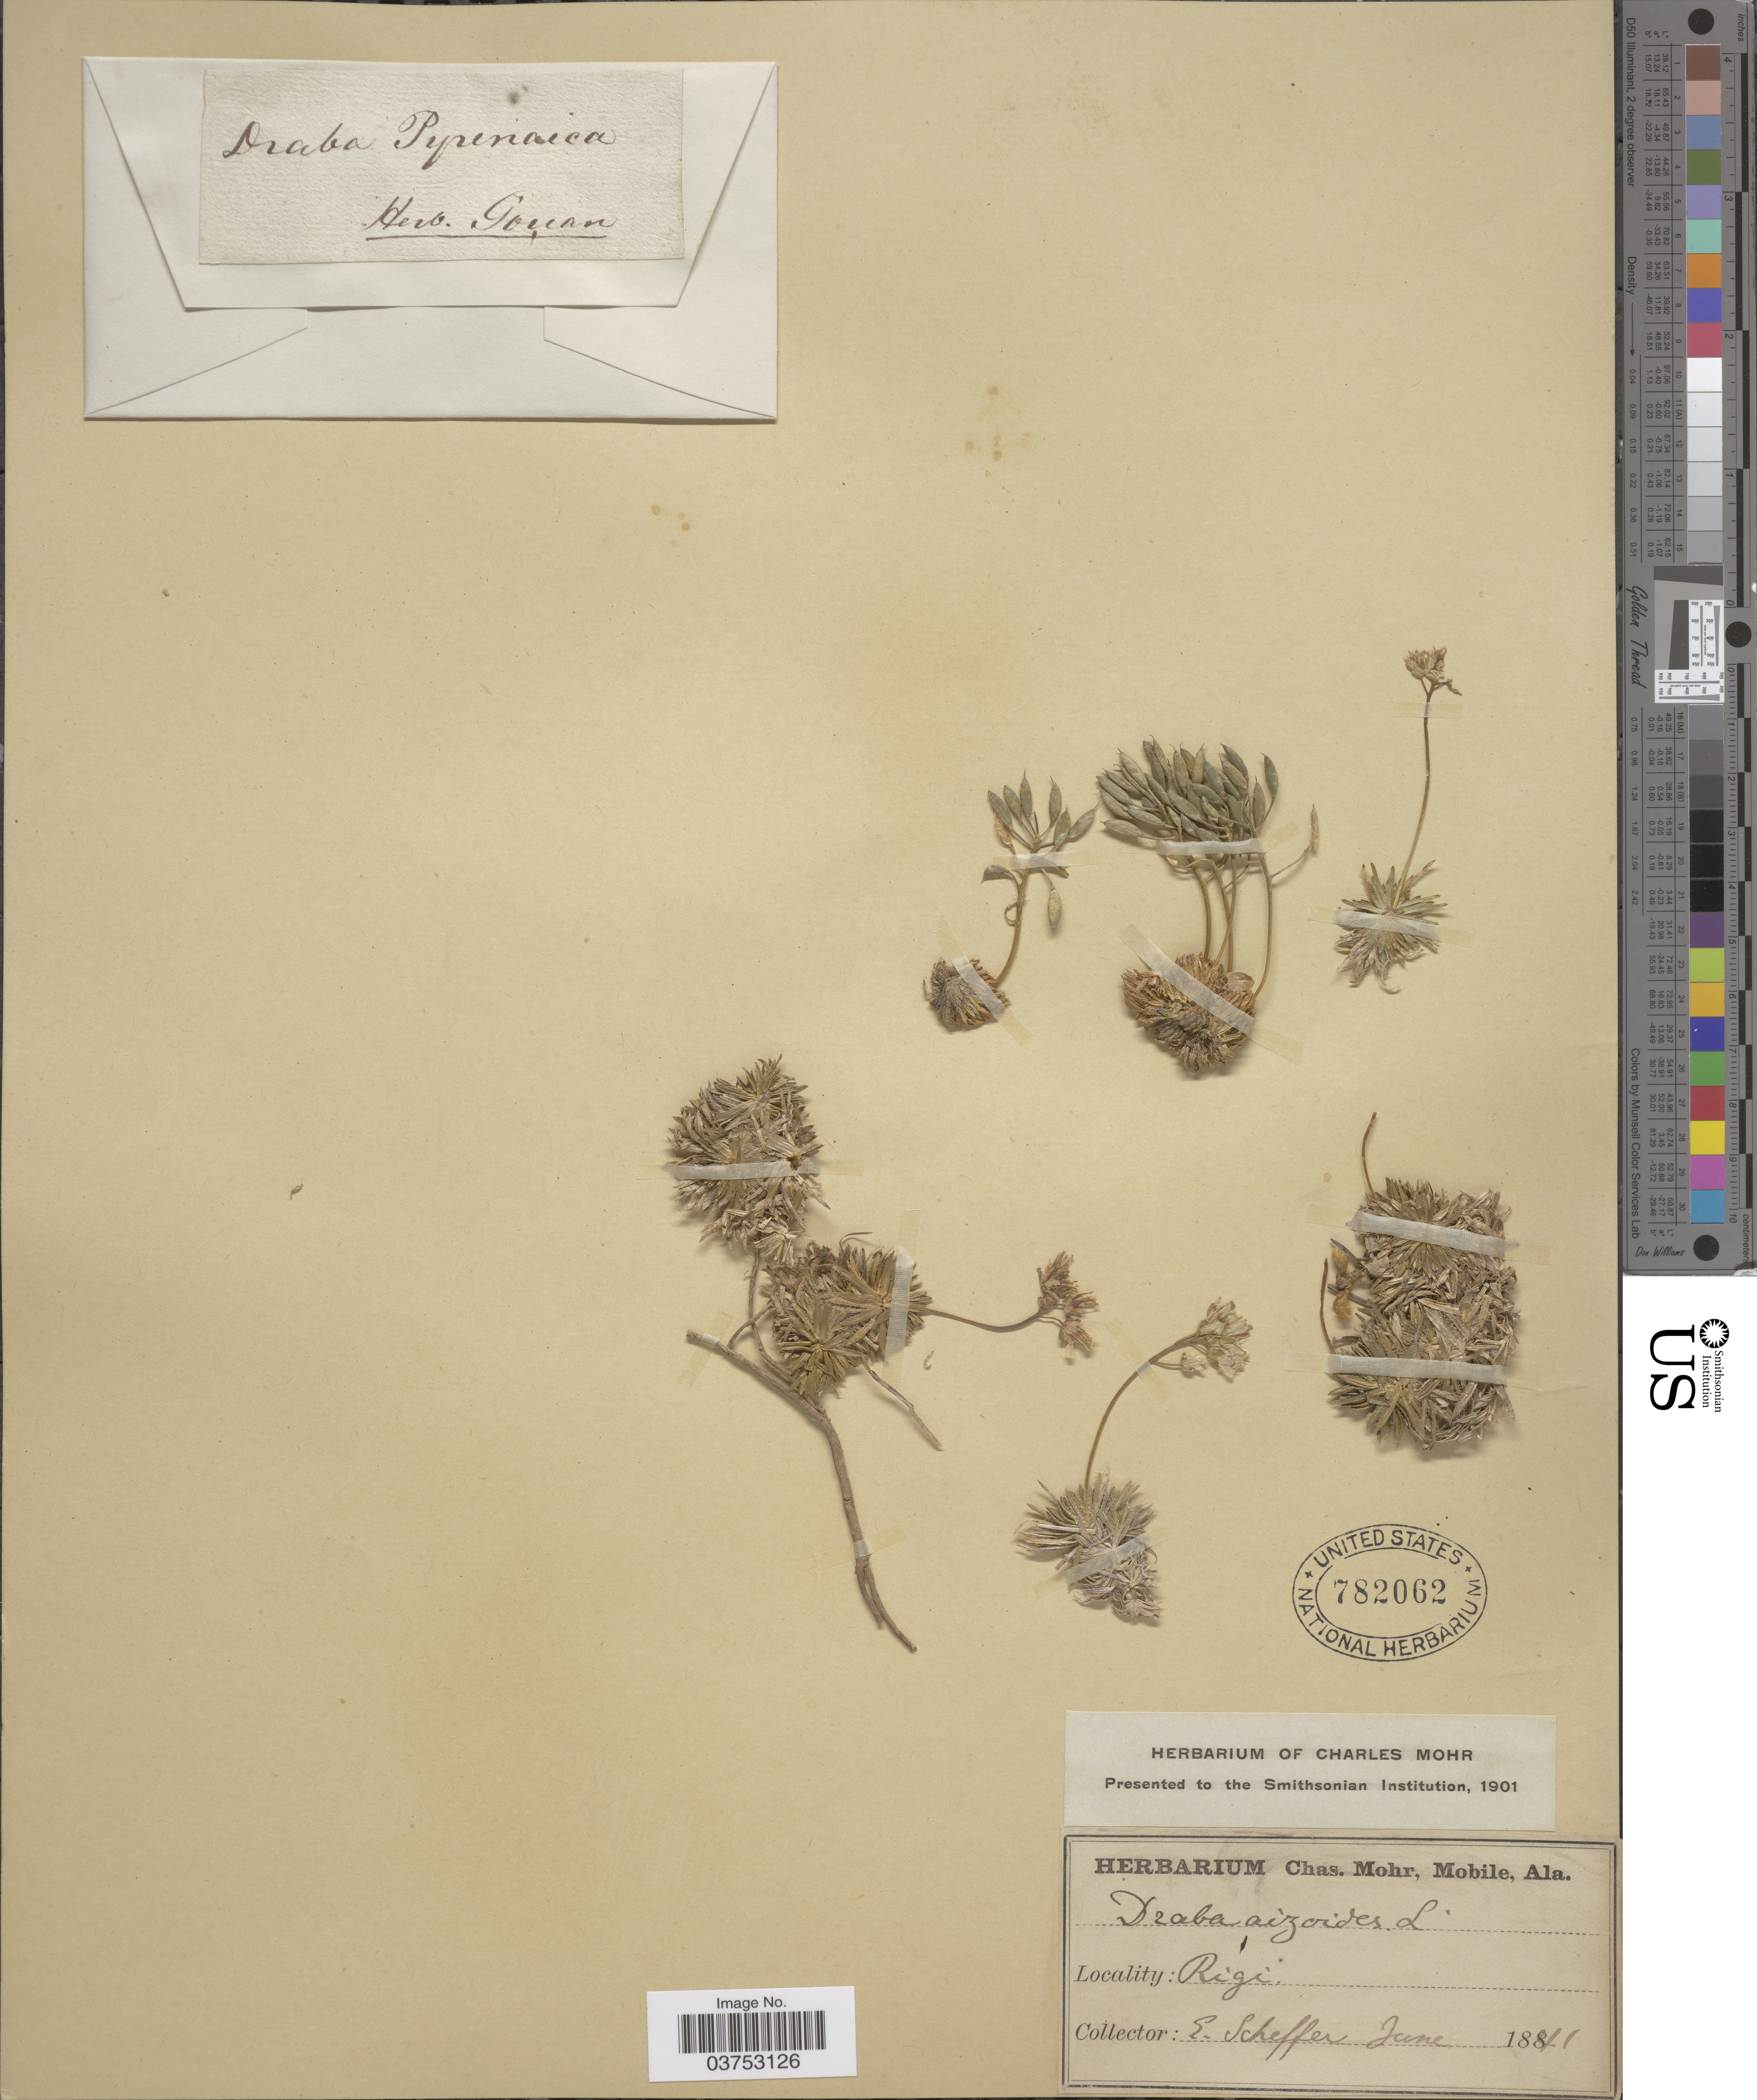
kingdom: Plantae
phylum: Tracheophyta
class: Magnoliopsida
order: Brassicales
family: Brassicaceae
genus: Draba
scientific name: Draba aizoides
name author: L.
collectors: E. Scheffer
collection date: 1841-06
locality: Rigi.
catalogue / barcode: US 782062